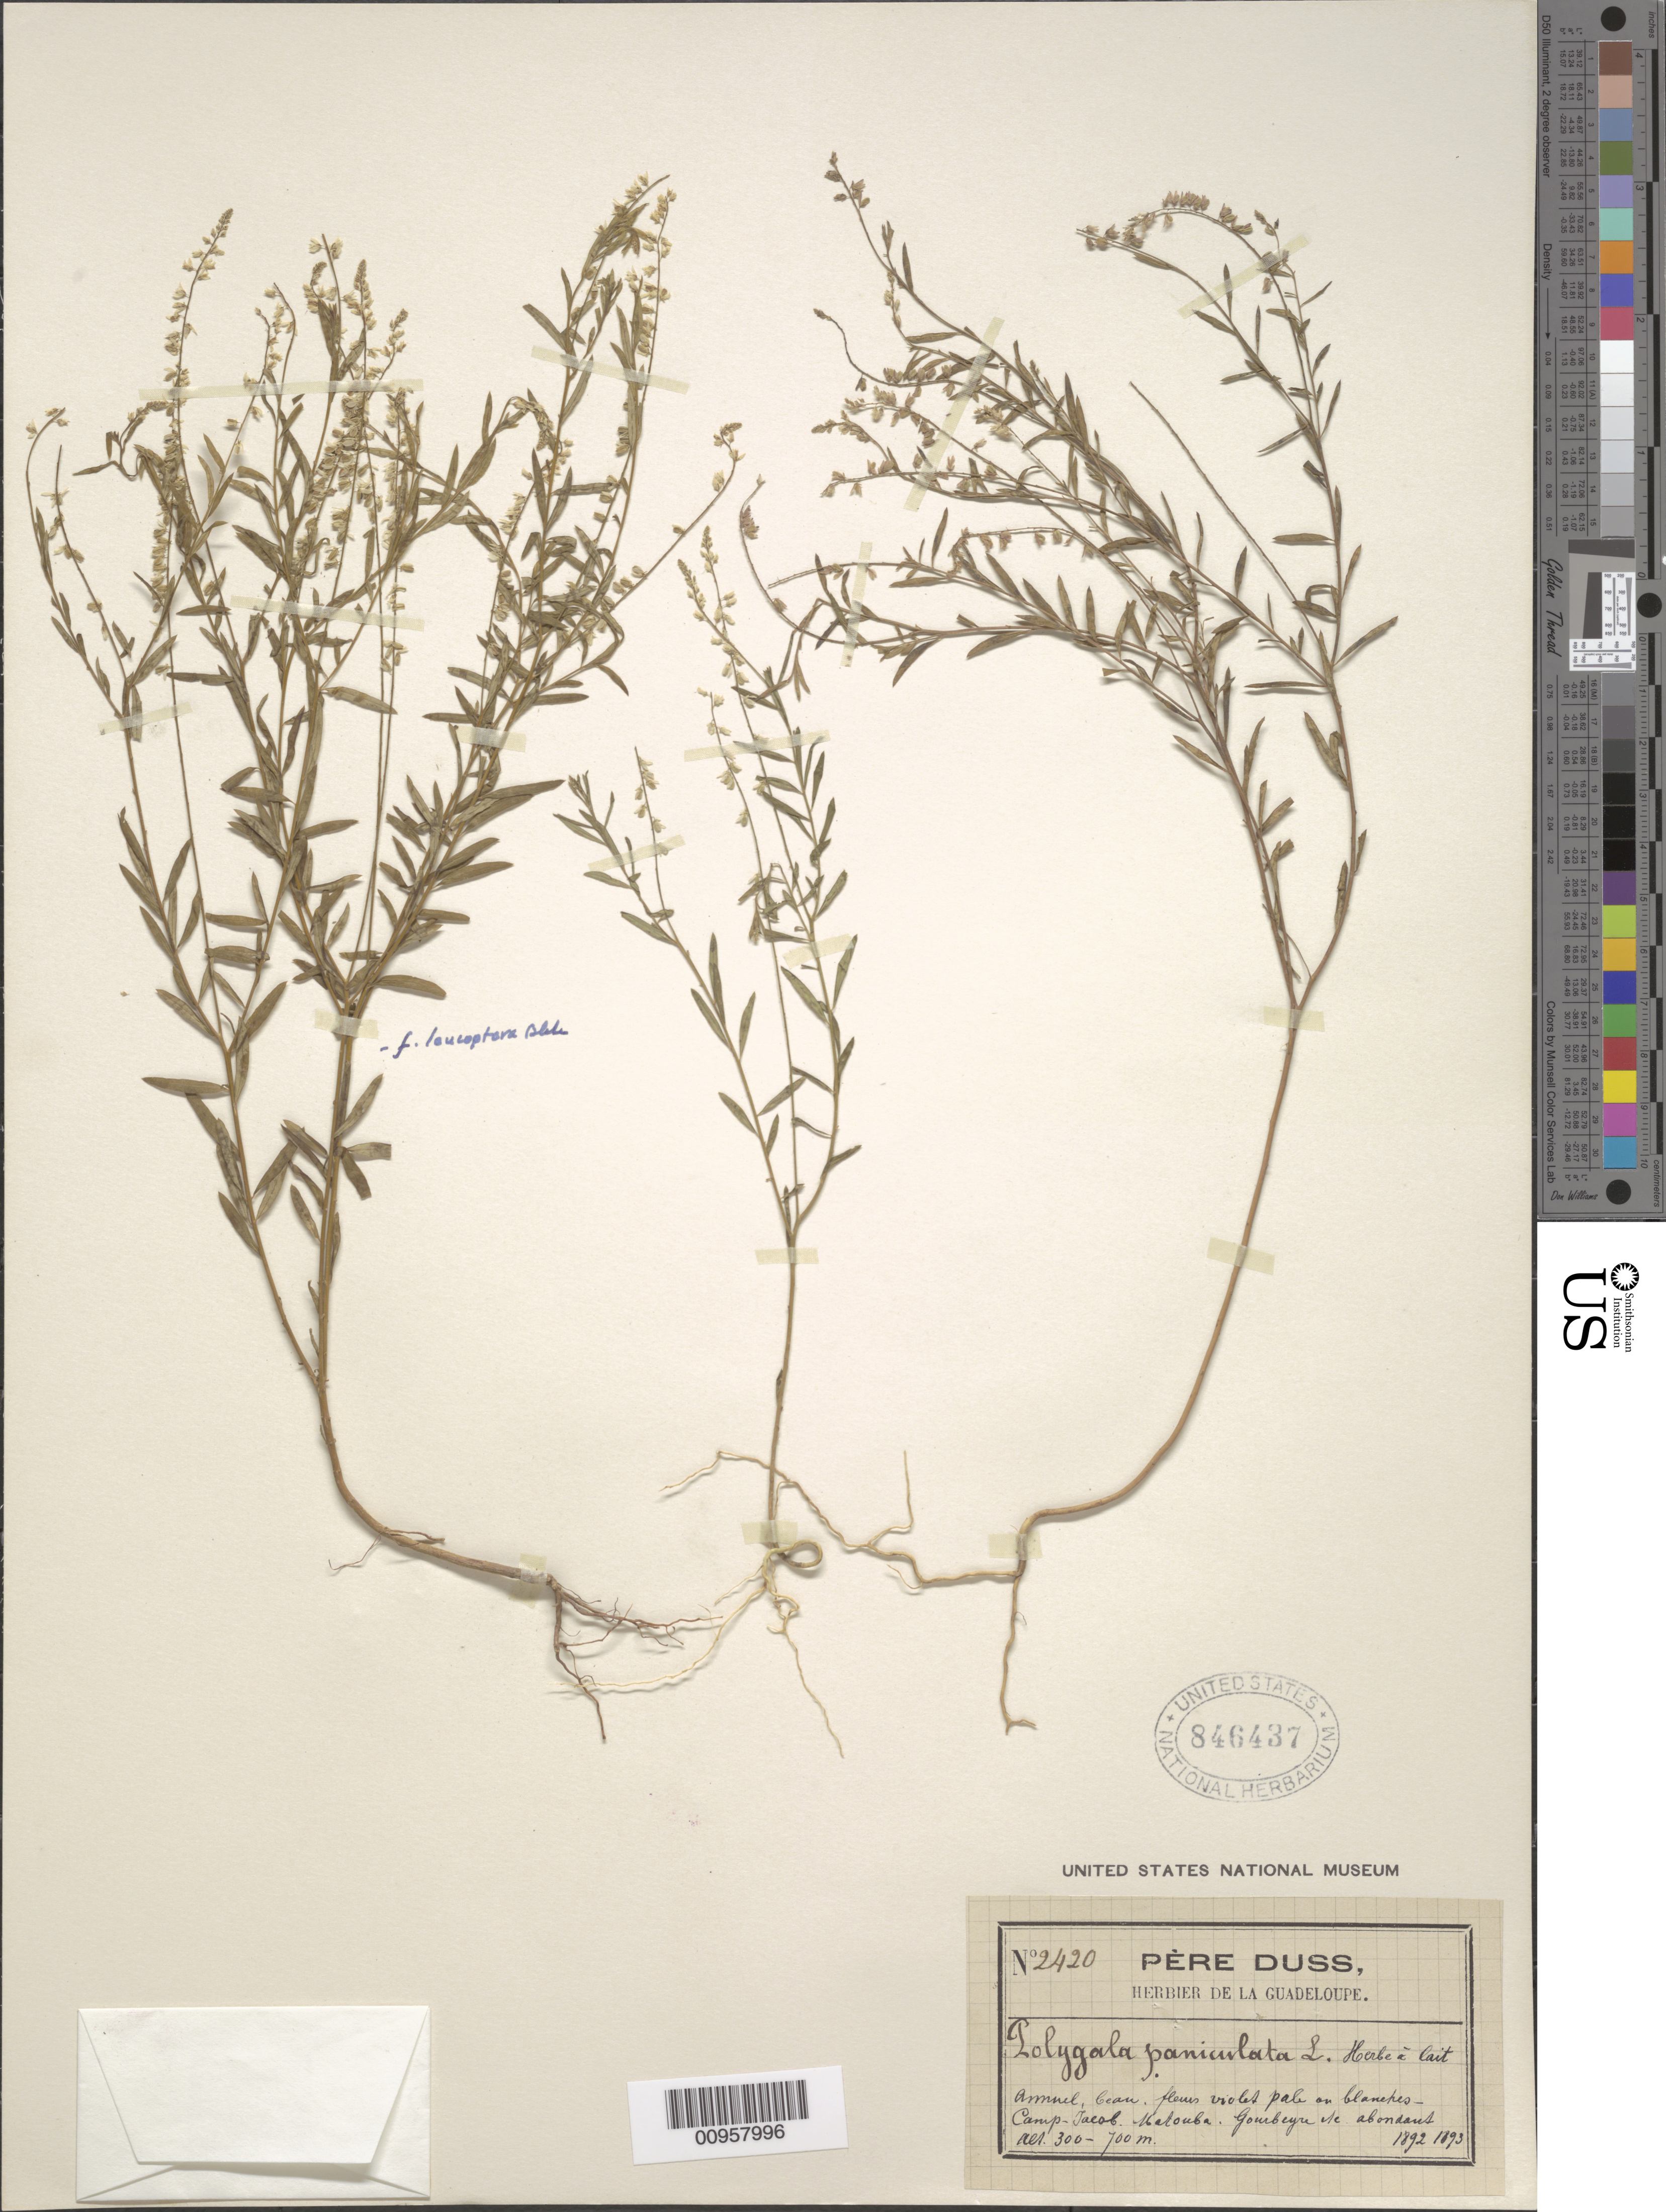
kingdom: Plantae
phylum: Tracheophyta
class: Magnoliopsida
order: Fabales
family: Polygalaceae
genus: Polygala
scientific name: Polygala paniculata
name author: L.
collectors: Père Duss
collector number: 2420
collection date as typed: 1892 to -- --- 1893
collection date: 1892/1893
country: Guadeloupe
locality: Camp Jacob, Matouba, Gourbeyre,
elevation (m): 300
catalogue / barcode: US 846437